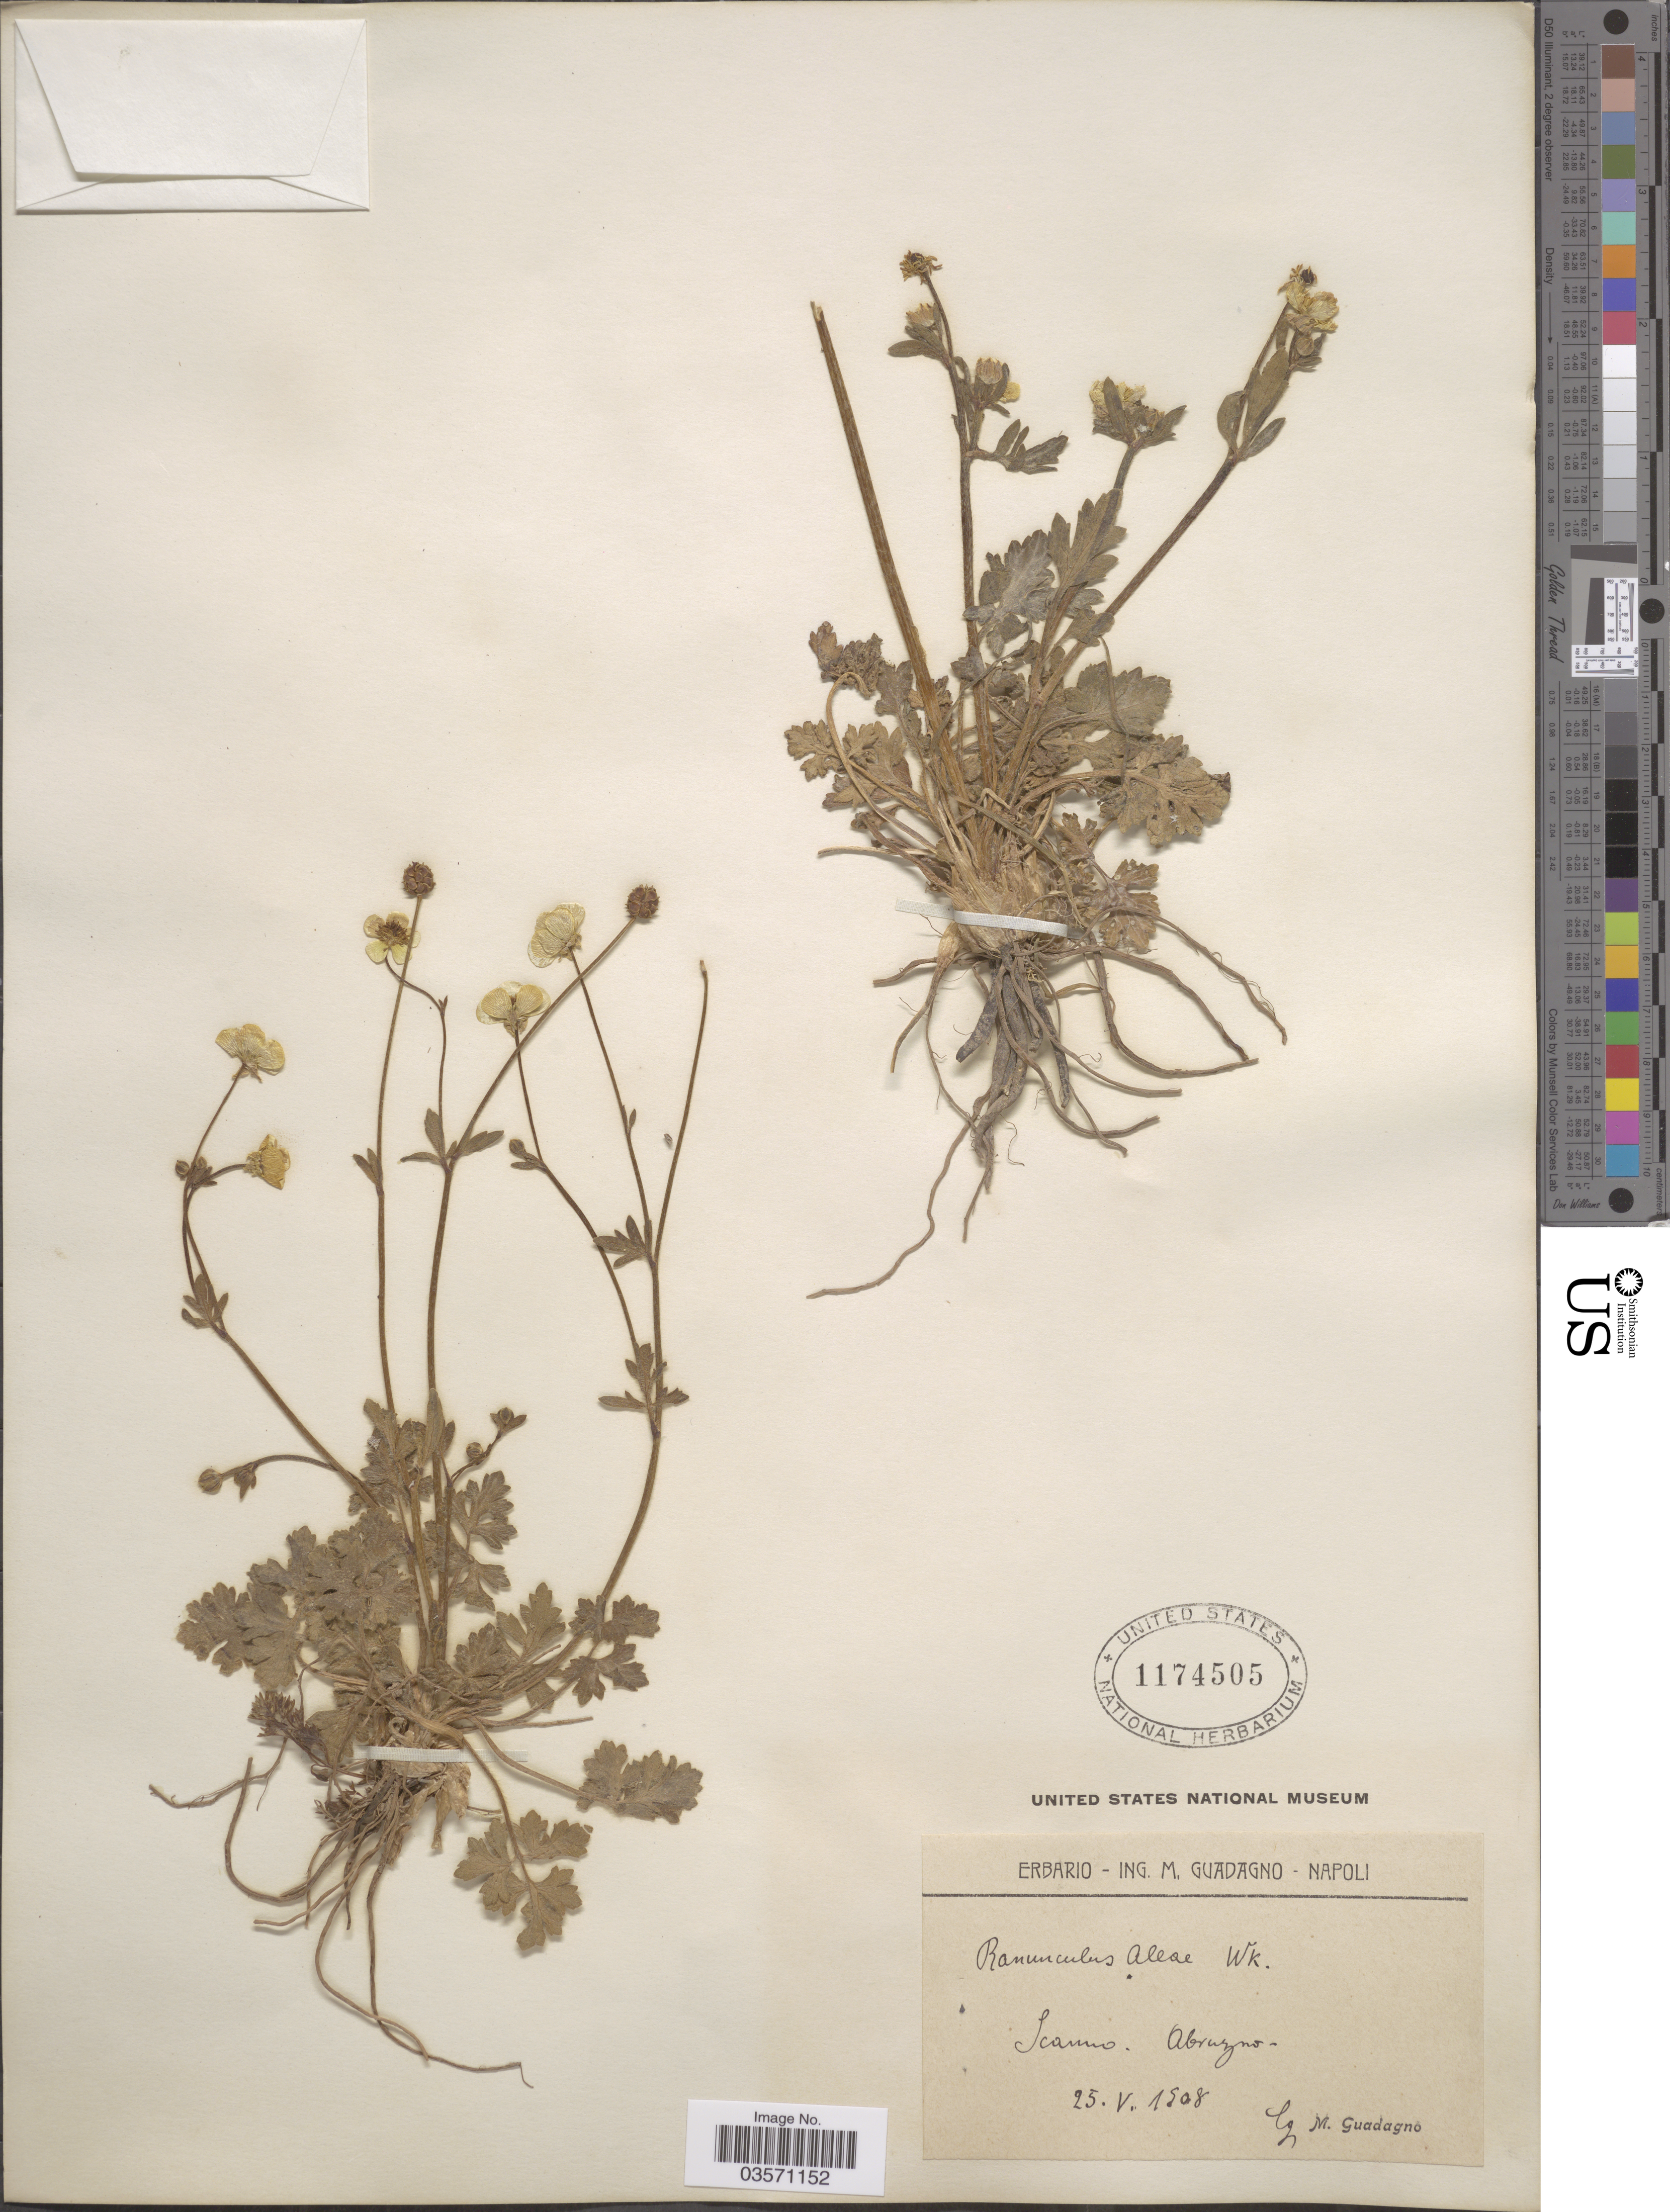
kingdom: Plantae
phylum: Tracheophyta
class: Magnoliopsida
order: Ranunculales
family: Ranunculaceae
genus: Ranunculus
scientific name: Ranunculus aleae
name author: Willk.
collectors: G. Guadagno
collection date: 1908-05-25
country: Italy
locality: Scanno. Abruzzo.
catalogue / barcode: US 1174505